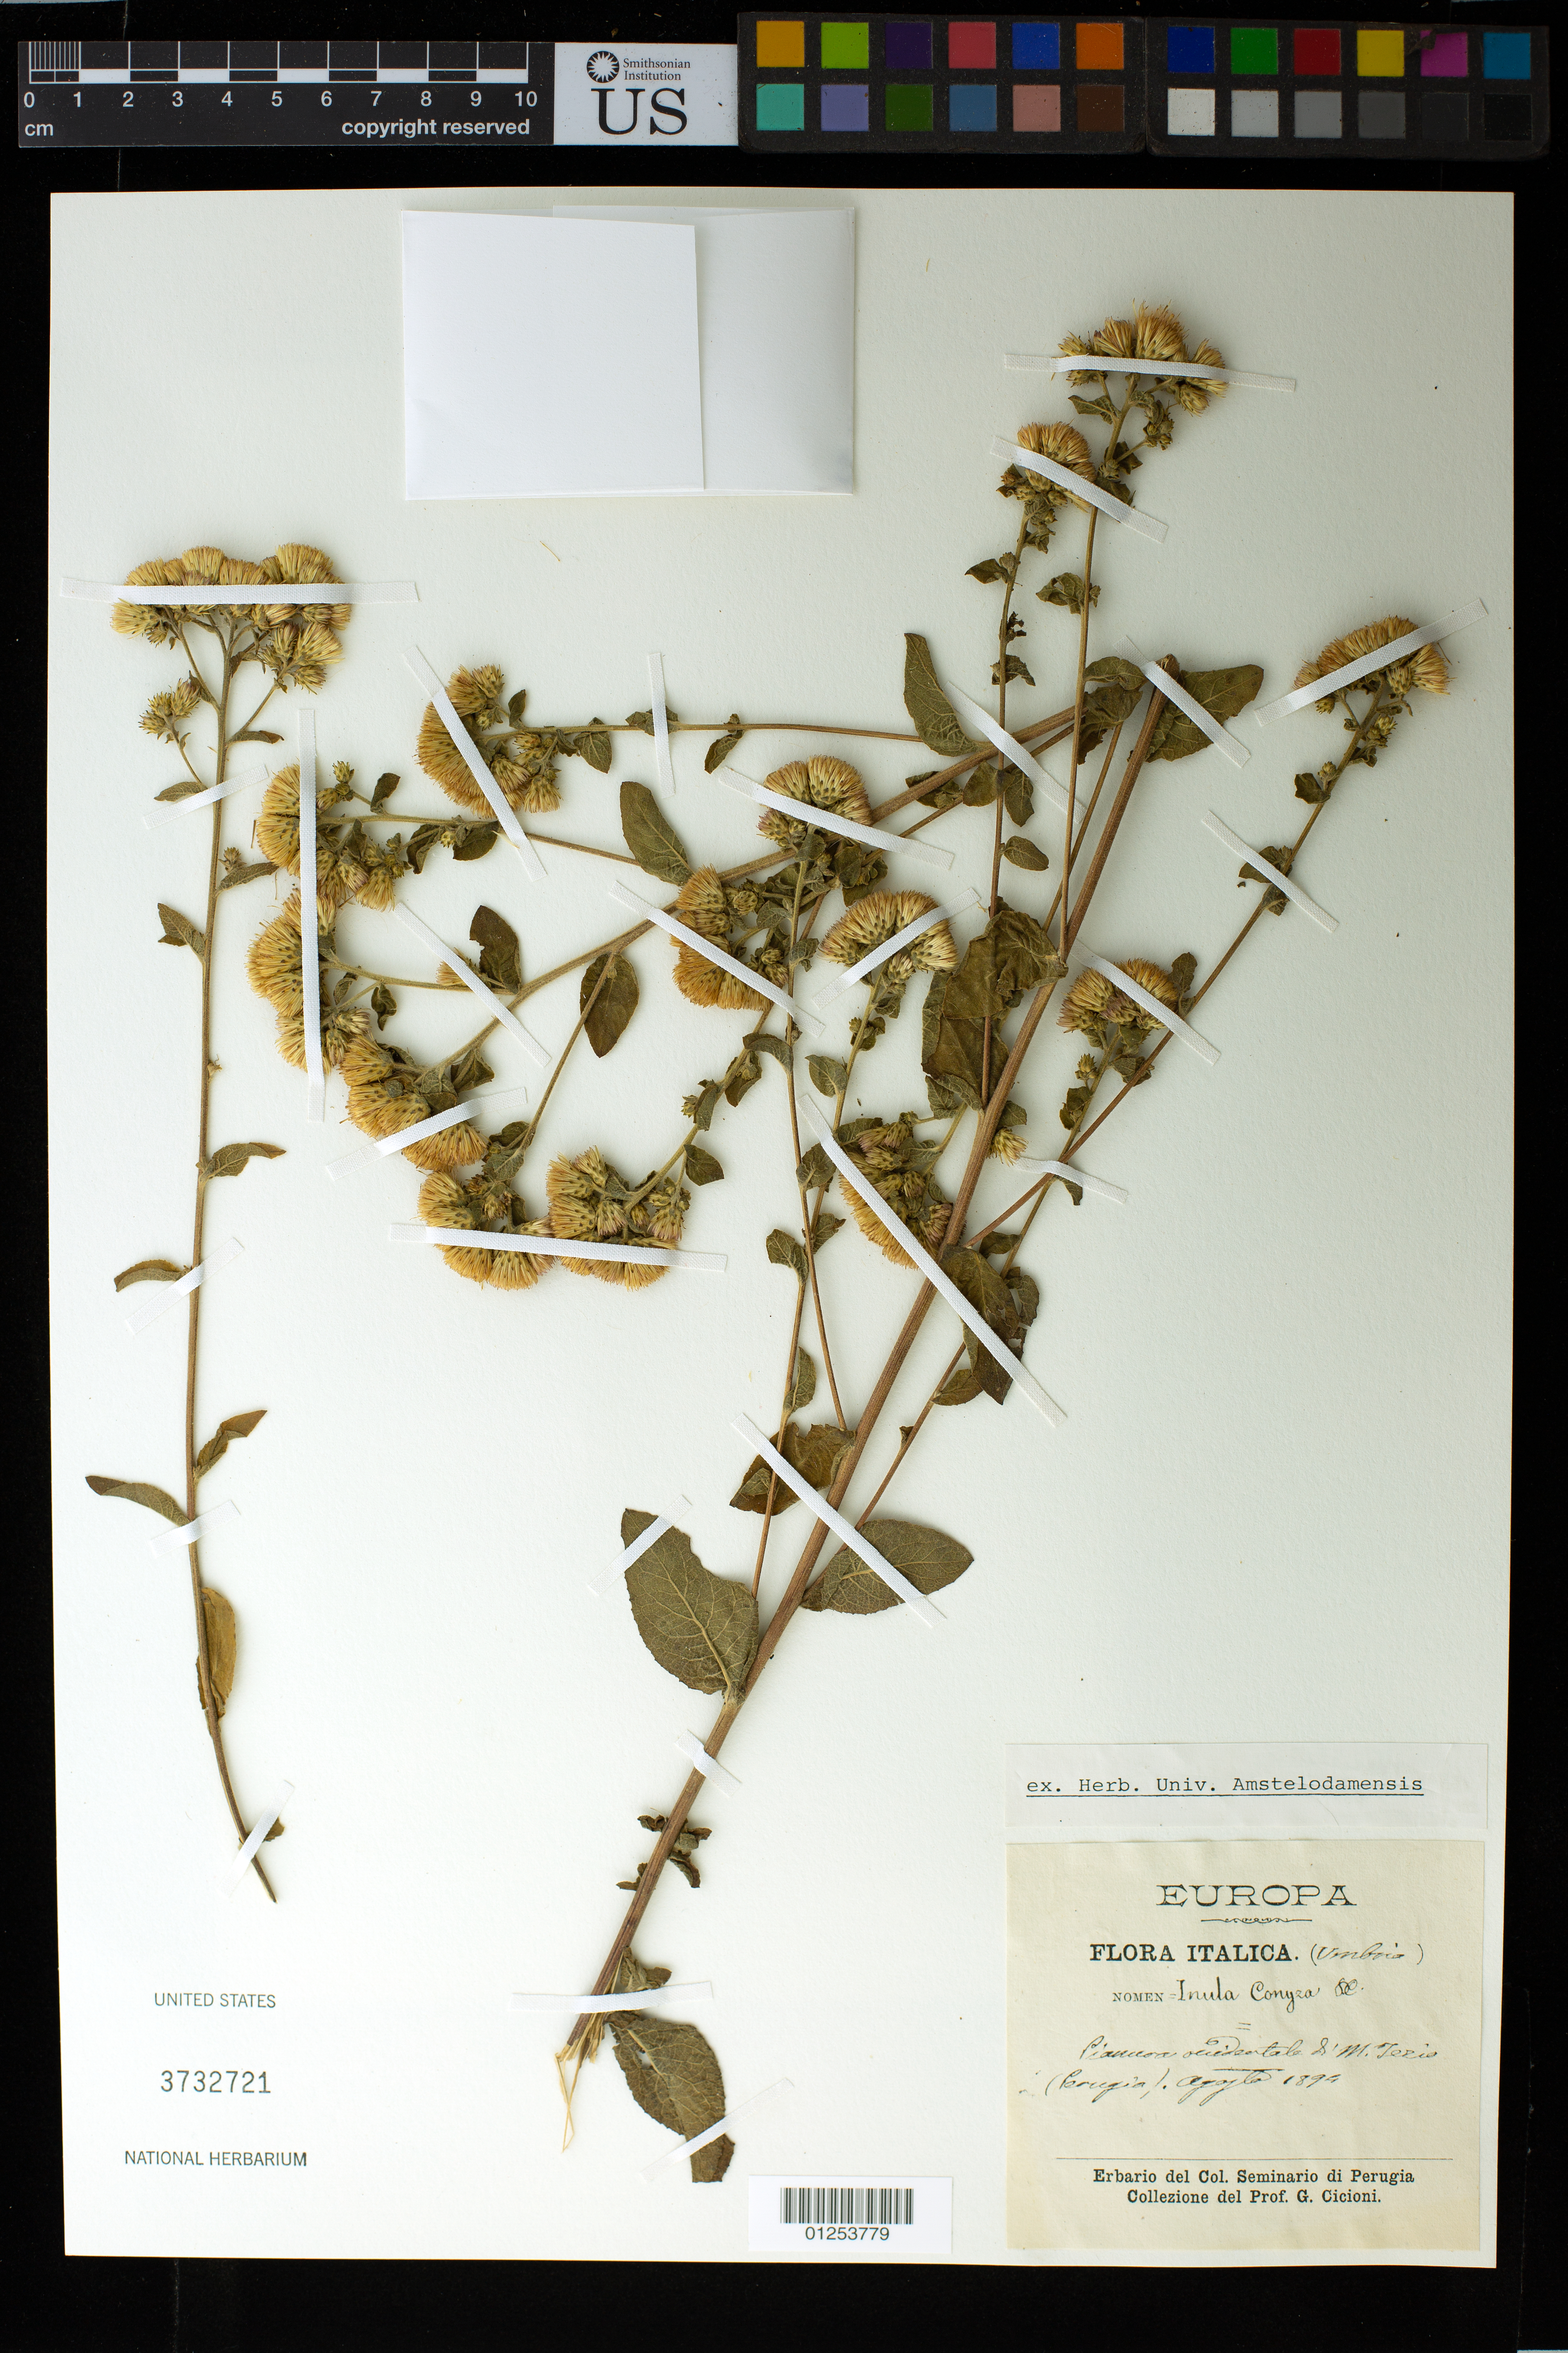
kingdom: Plantae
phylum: Tracheophyta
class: Magnoliopsida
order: Asterales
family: Asteraceae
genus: Inula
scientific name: Inula conyza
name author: DC.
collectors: G. Cicioni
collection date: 1894-08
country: Italy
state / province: Umbria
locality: Pianuara occidentale. S.M.Terio (Perugia) [Interpreted]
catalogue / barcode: US 3732721